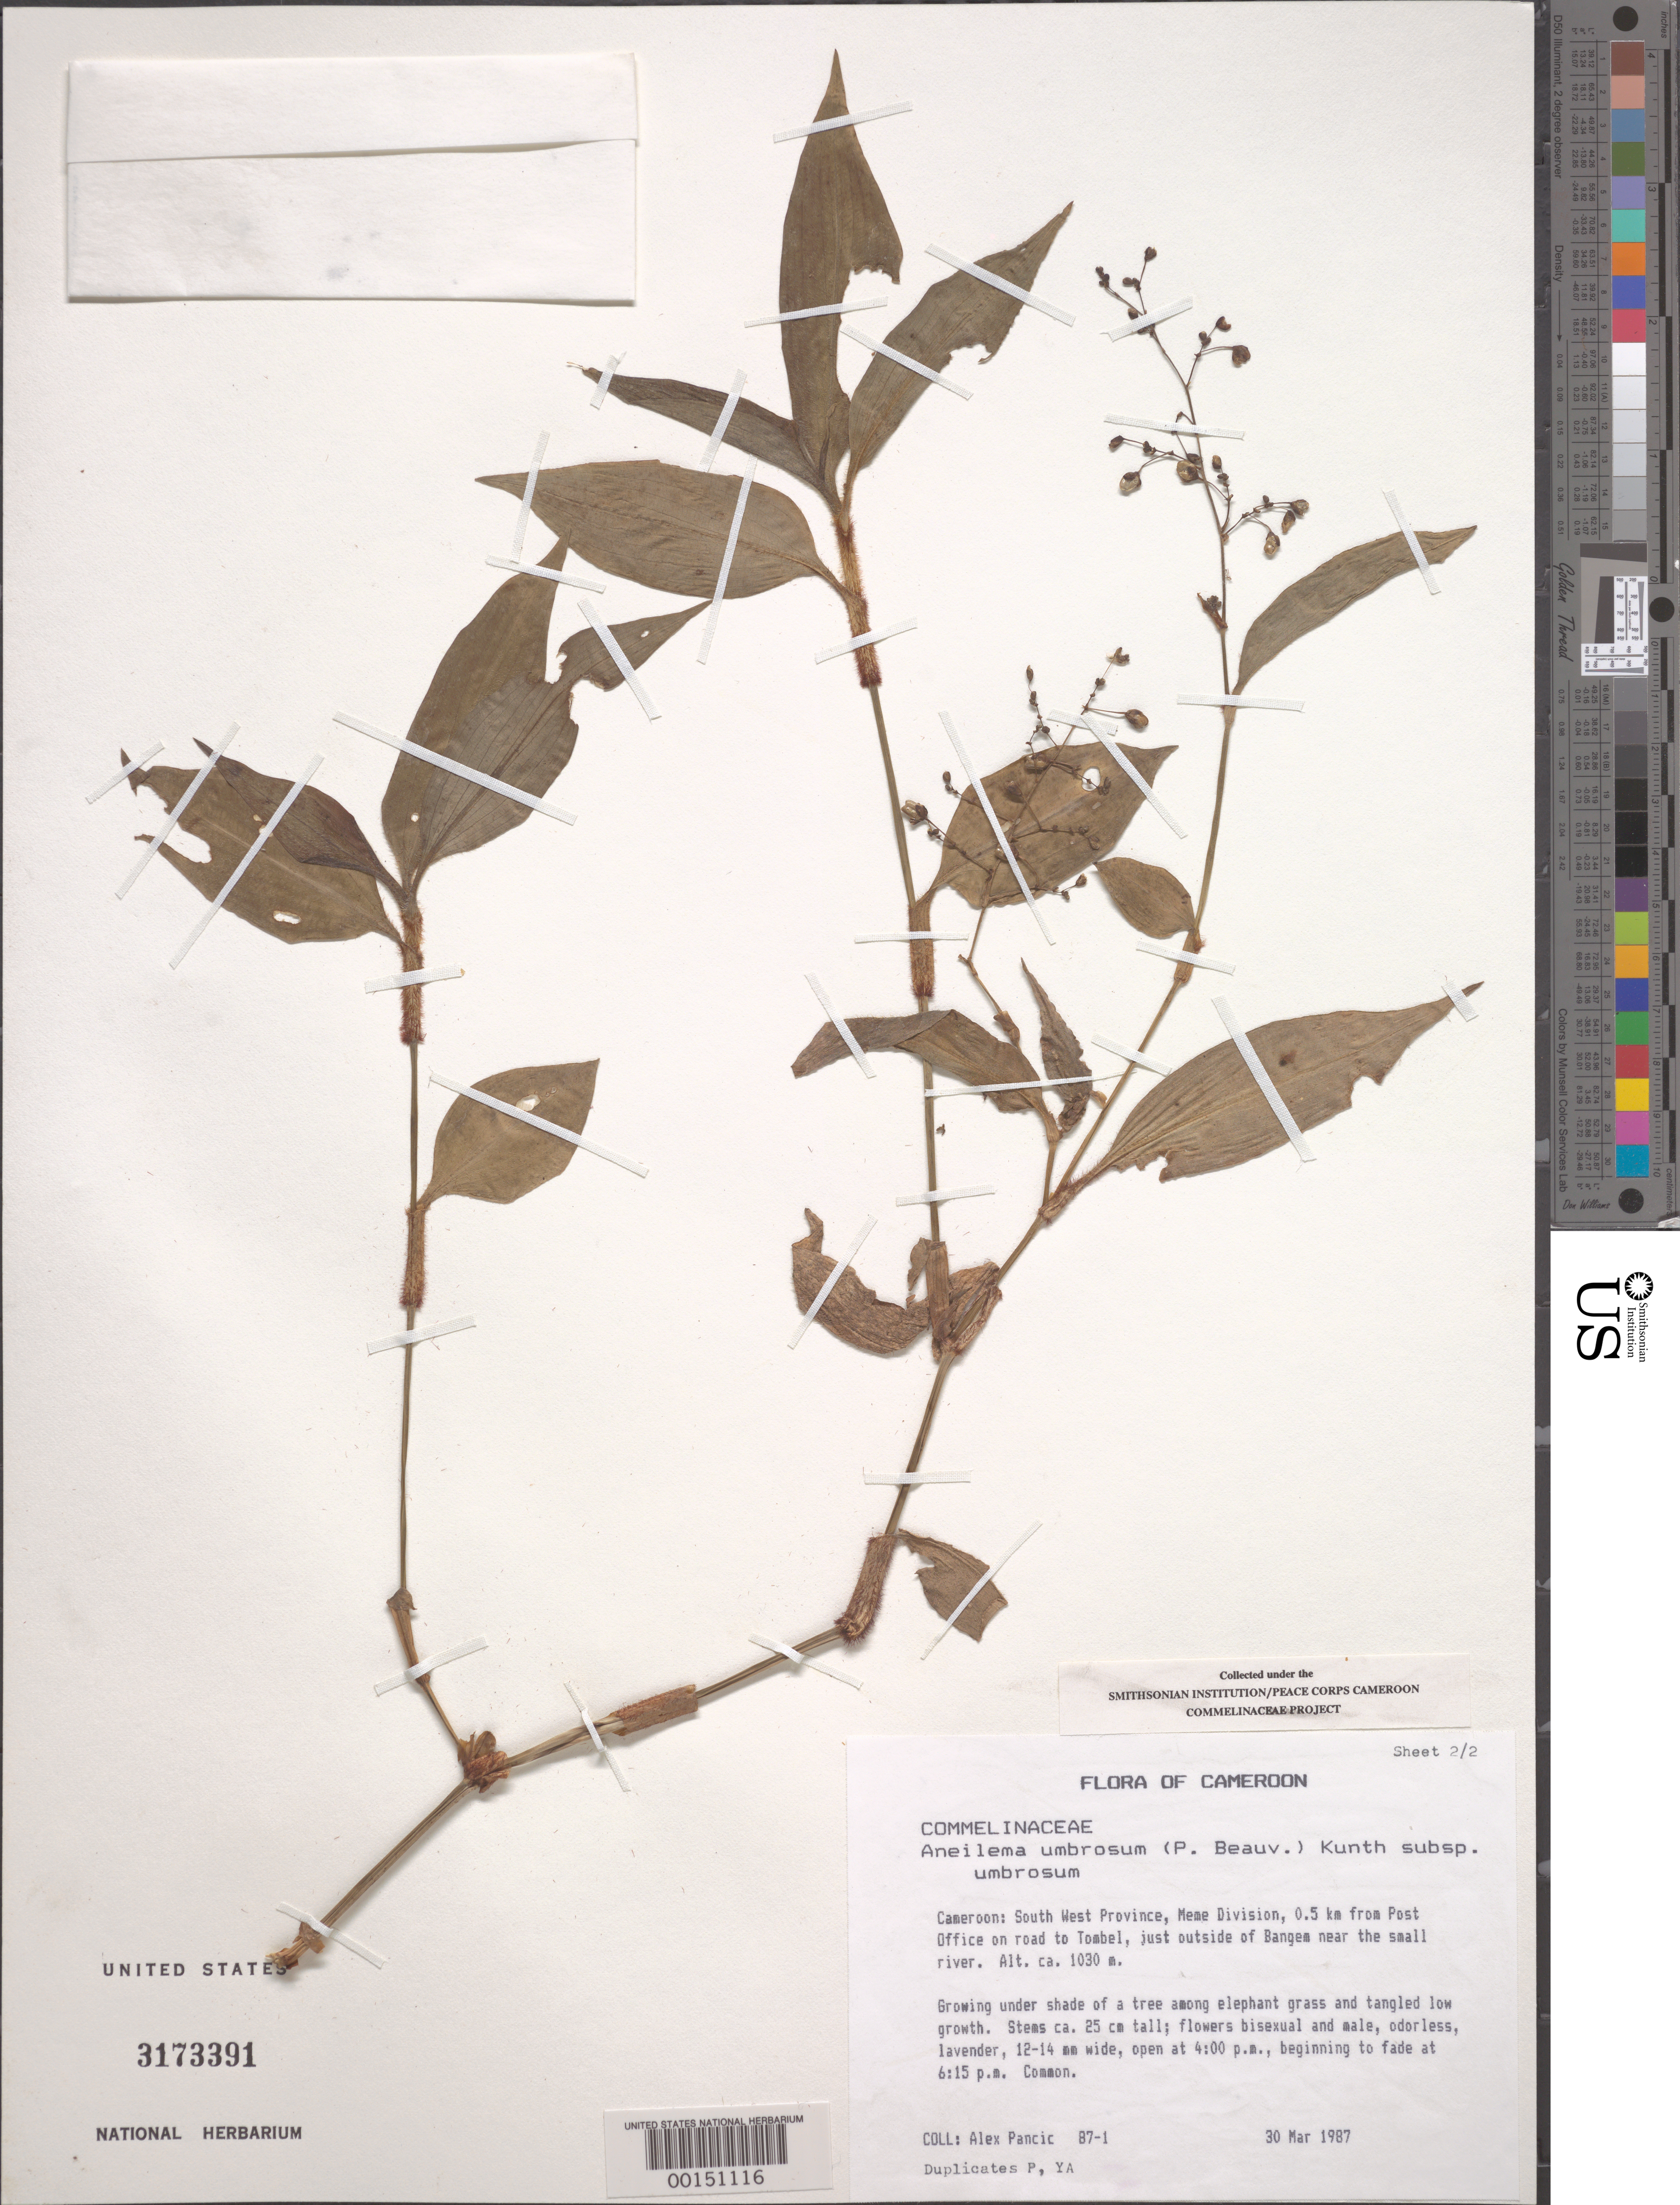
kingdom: Plantae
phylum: Tracheophyta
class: Liliopsida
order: Commelinales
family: Commelinaceae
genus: Aneilema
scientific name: Aneilema umbrosum subsp. umbrosum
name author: (Vahl) Kunth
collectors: A. Pancic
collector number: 87-1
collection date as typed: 30 Mar 1987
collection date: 1987-03-30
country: Cameroon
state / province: Sud-Ouest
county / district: Meme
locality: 0.5 km from post office on road to tombel, just outside of bangem near small river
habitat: Among elephant grass and tangled low growth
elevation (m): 1030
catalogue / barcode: US 3173391